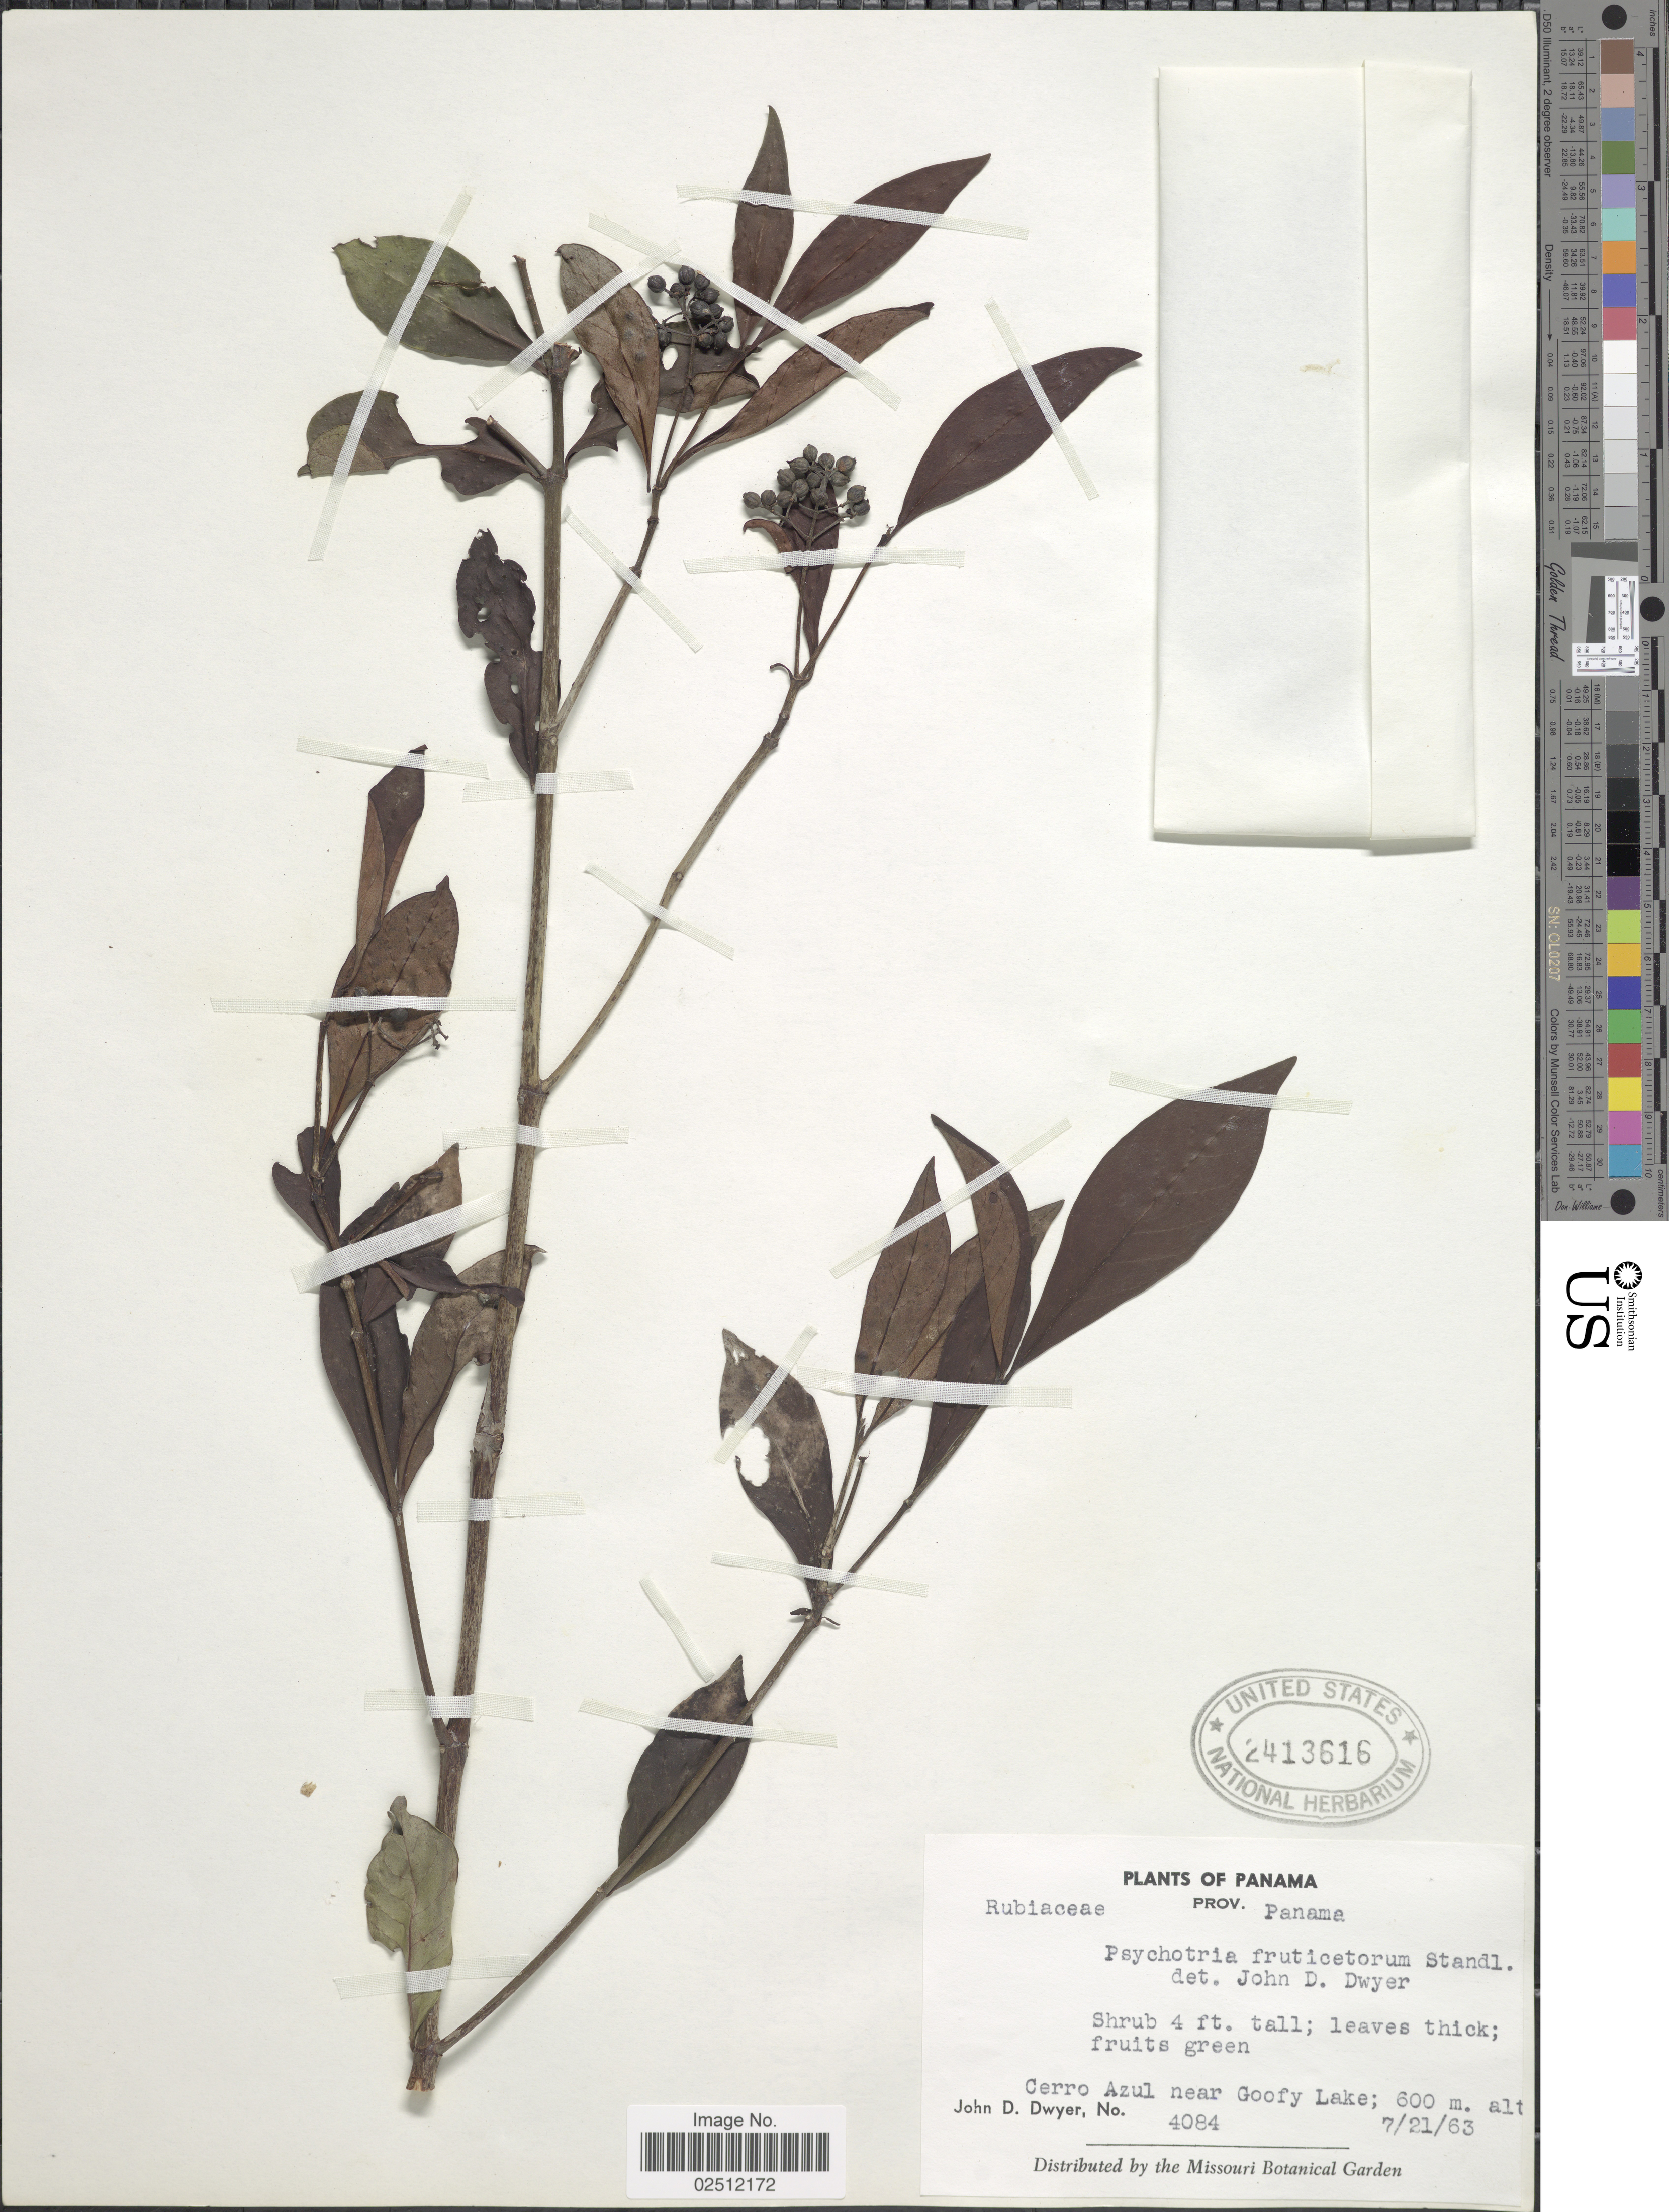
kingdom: Plantae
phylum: Tracheophyta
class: Magnoliopsida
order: Gentianales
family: Rubiaceae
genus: Psychotria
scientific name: Psychotria fruticetorum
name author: Standl.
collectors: J. D. Dwyer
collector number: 4084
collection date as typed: Transcribed d/m/y: 21/7/63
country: Panama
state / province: Panamá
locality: Prov. Panama, Cerro Azul near Goofy Lake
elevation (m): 600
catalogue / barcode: US 2413616